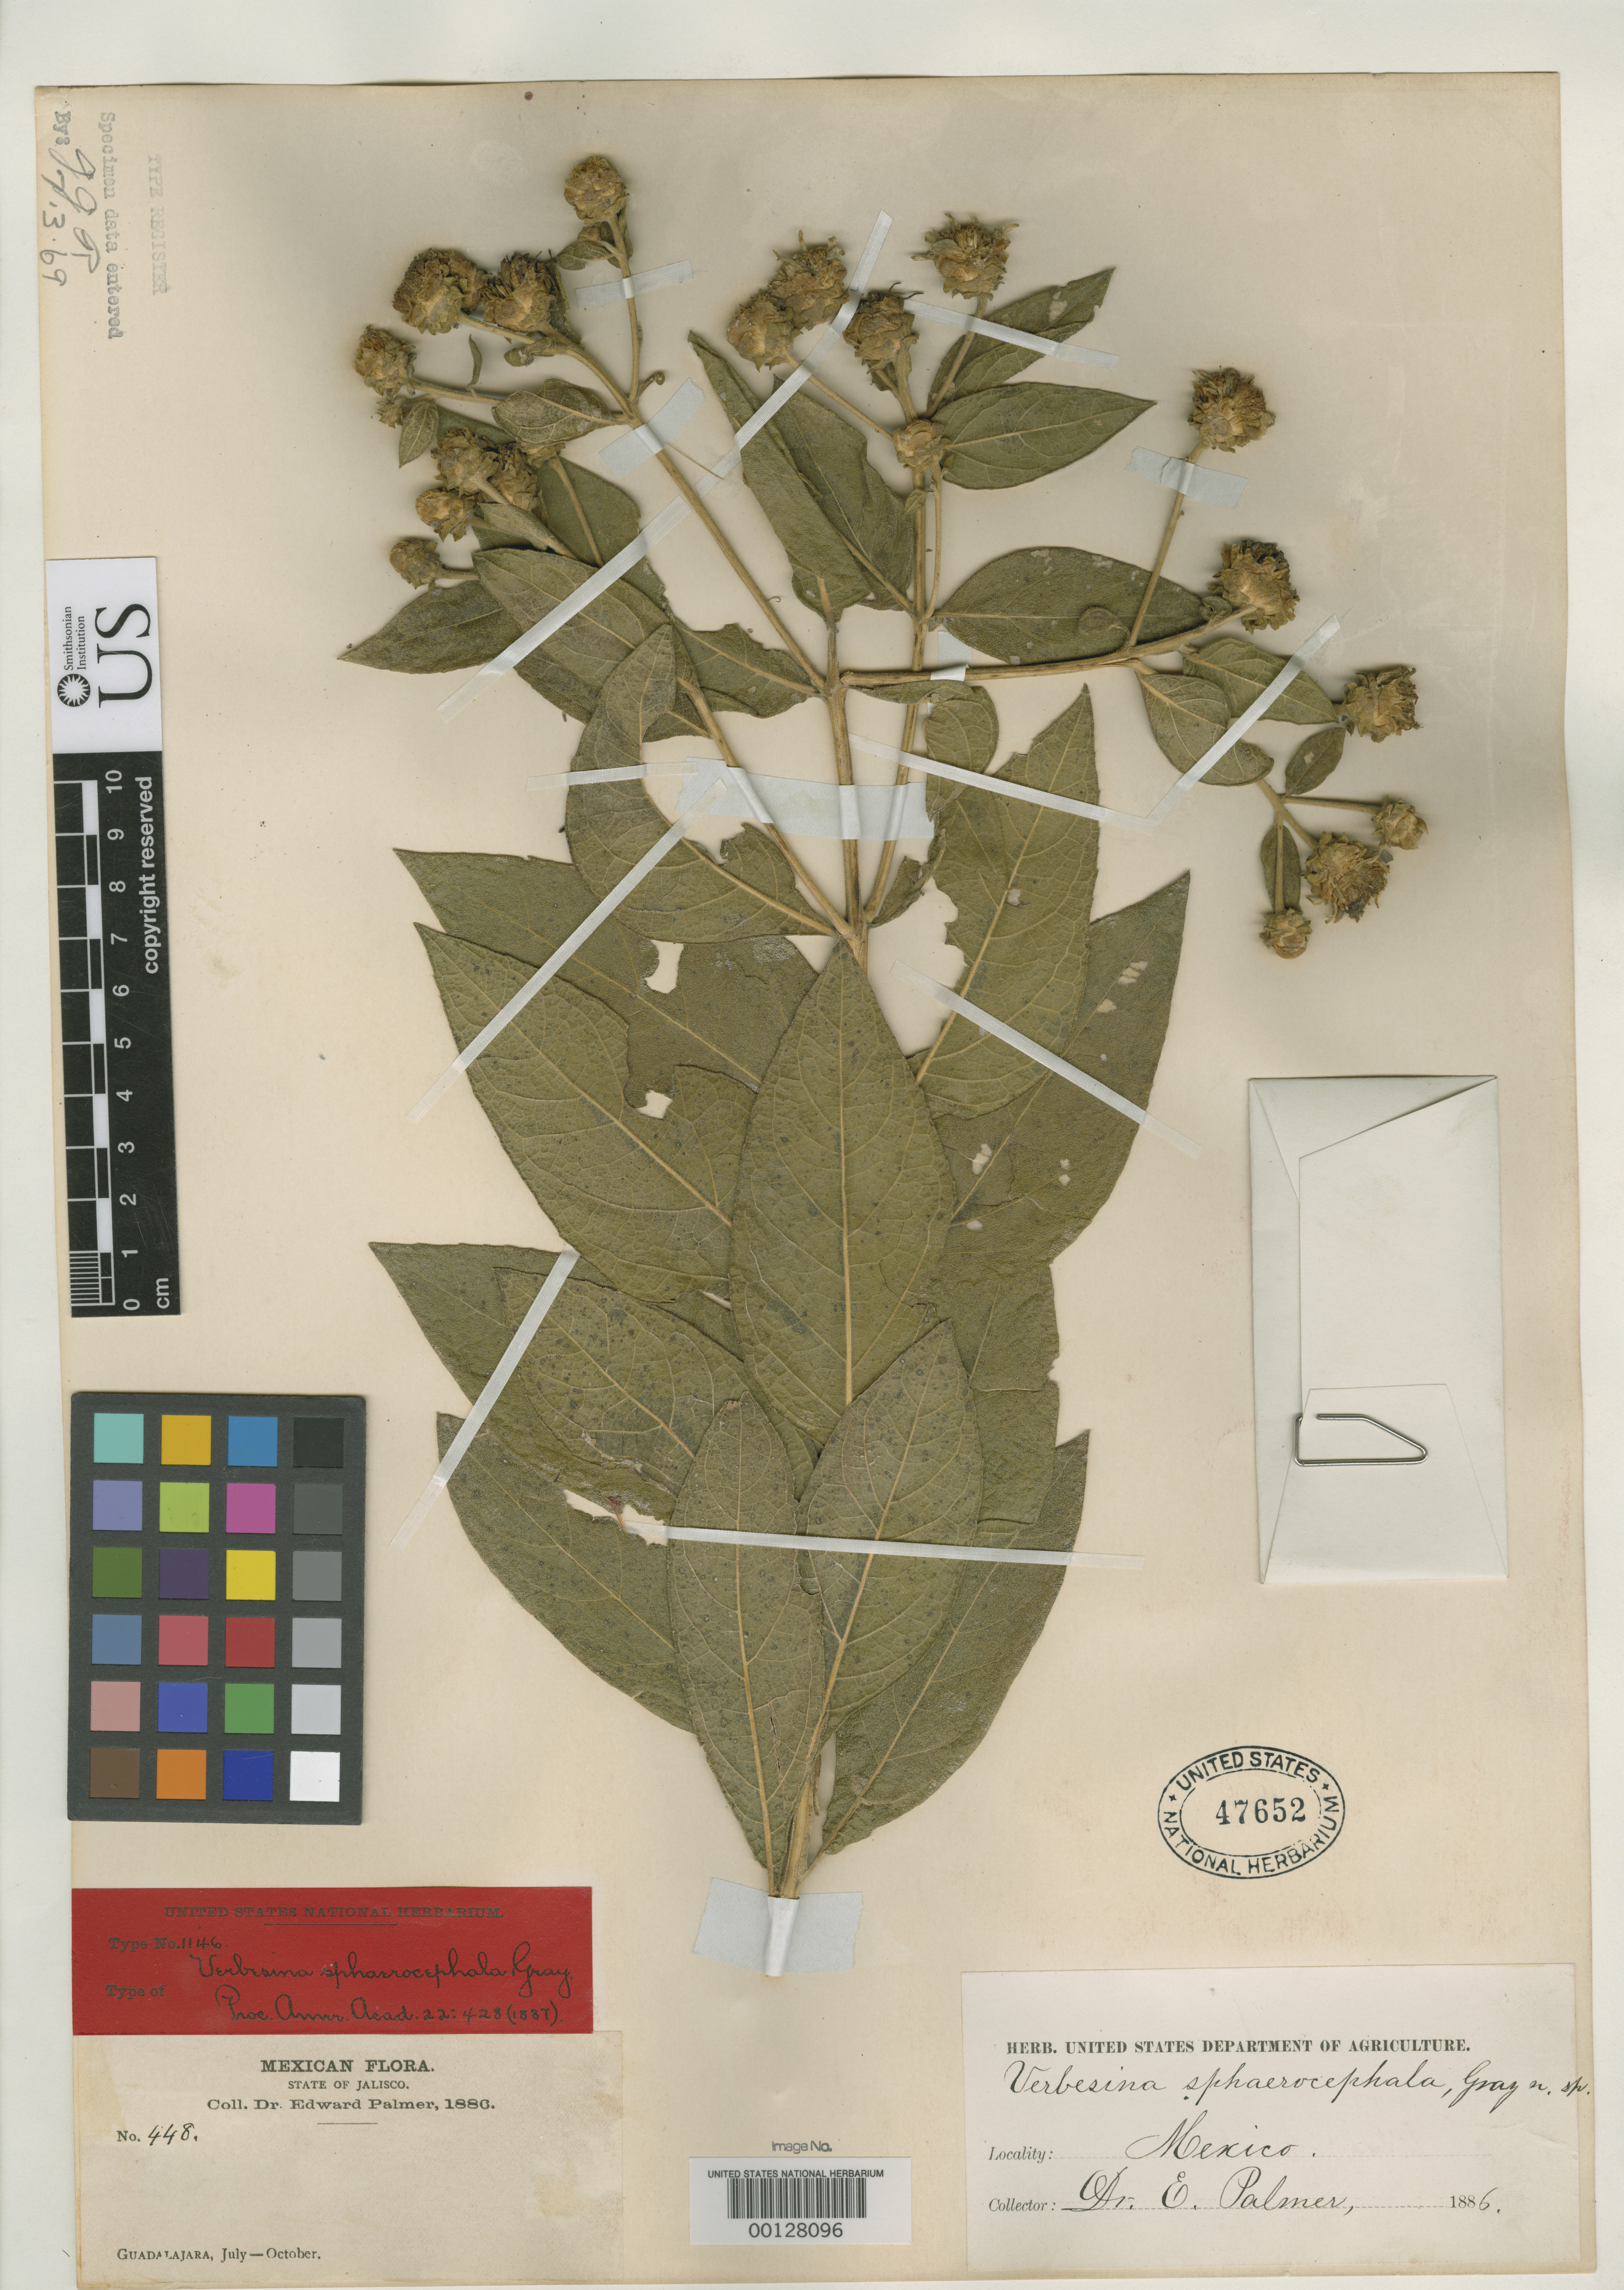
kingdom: Plantae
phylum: Tracheophyta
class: Magnoliopsida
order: Asterales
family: Asteraceae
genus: Verbesina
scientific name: Verbesina sphaerocephala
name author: A. Gray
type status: Isotype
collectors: E. Palmer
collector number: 448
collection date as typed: Sep 1886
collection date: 1886-09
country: Mexico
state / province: Jalisco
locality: Guadalajara.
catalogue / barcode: US 47652